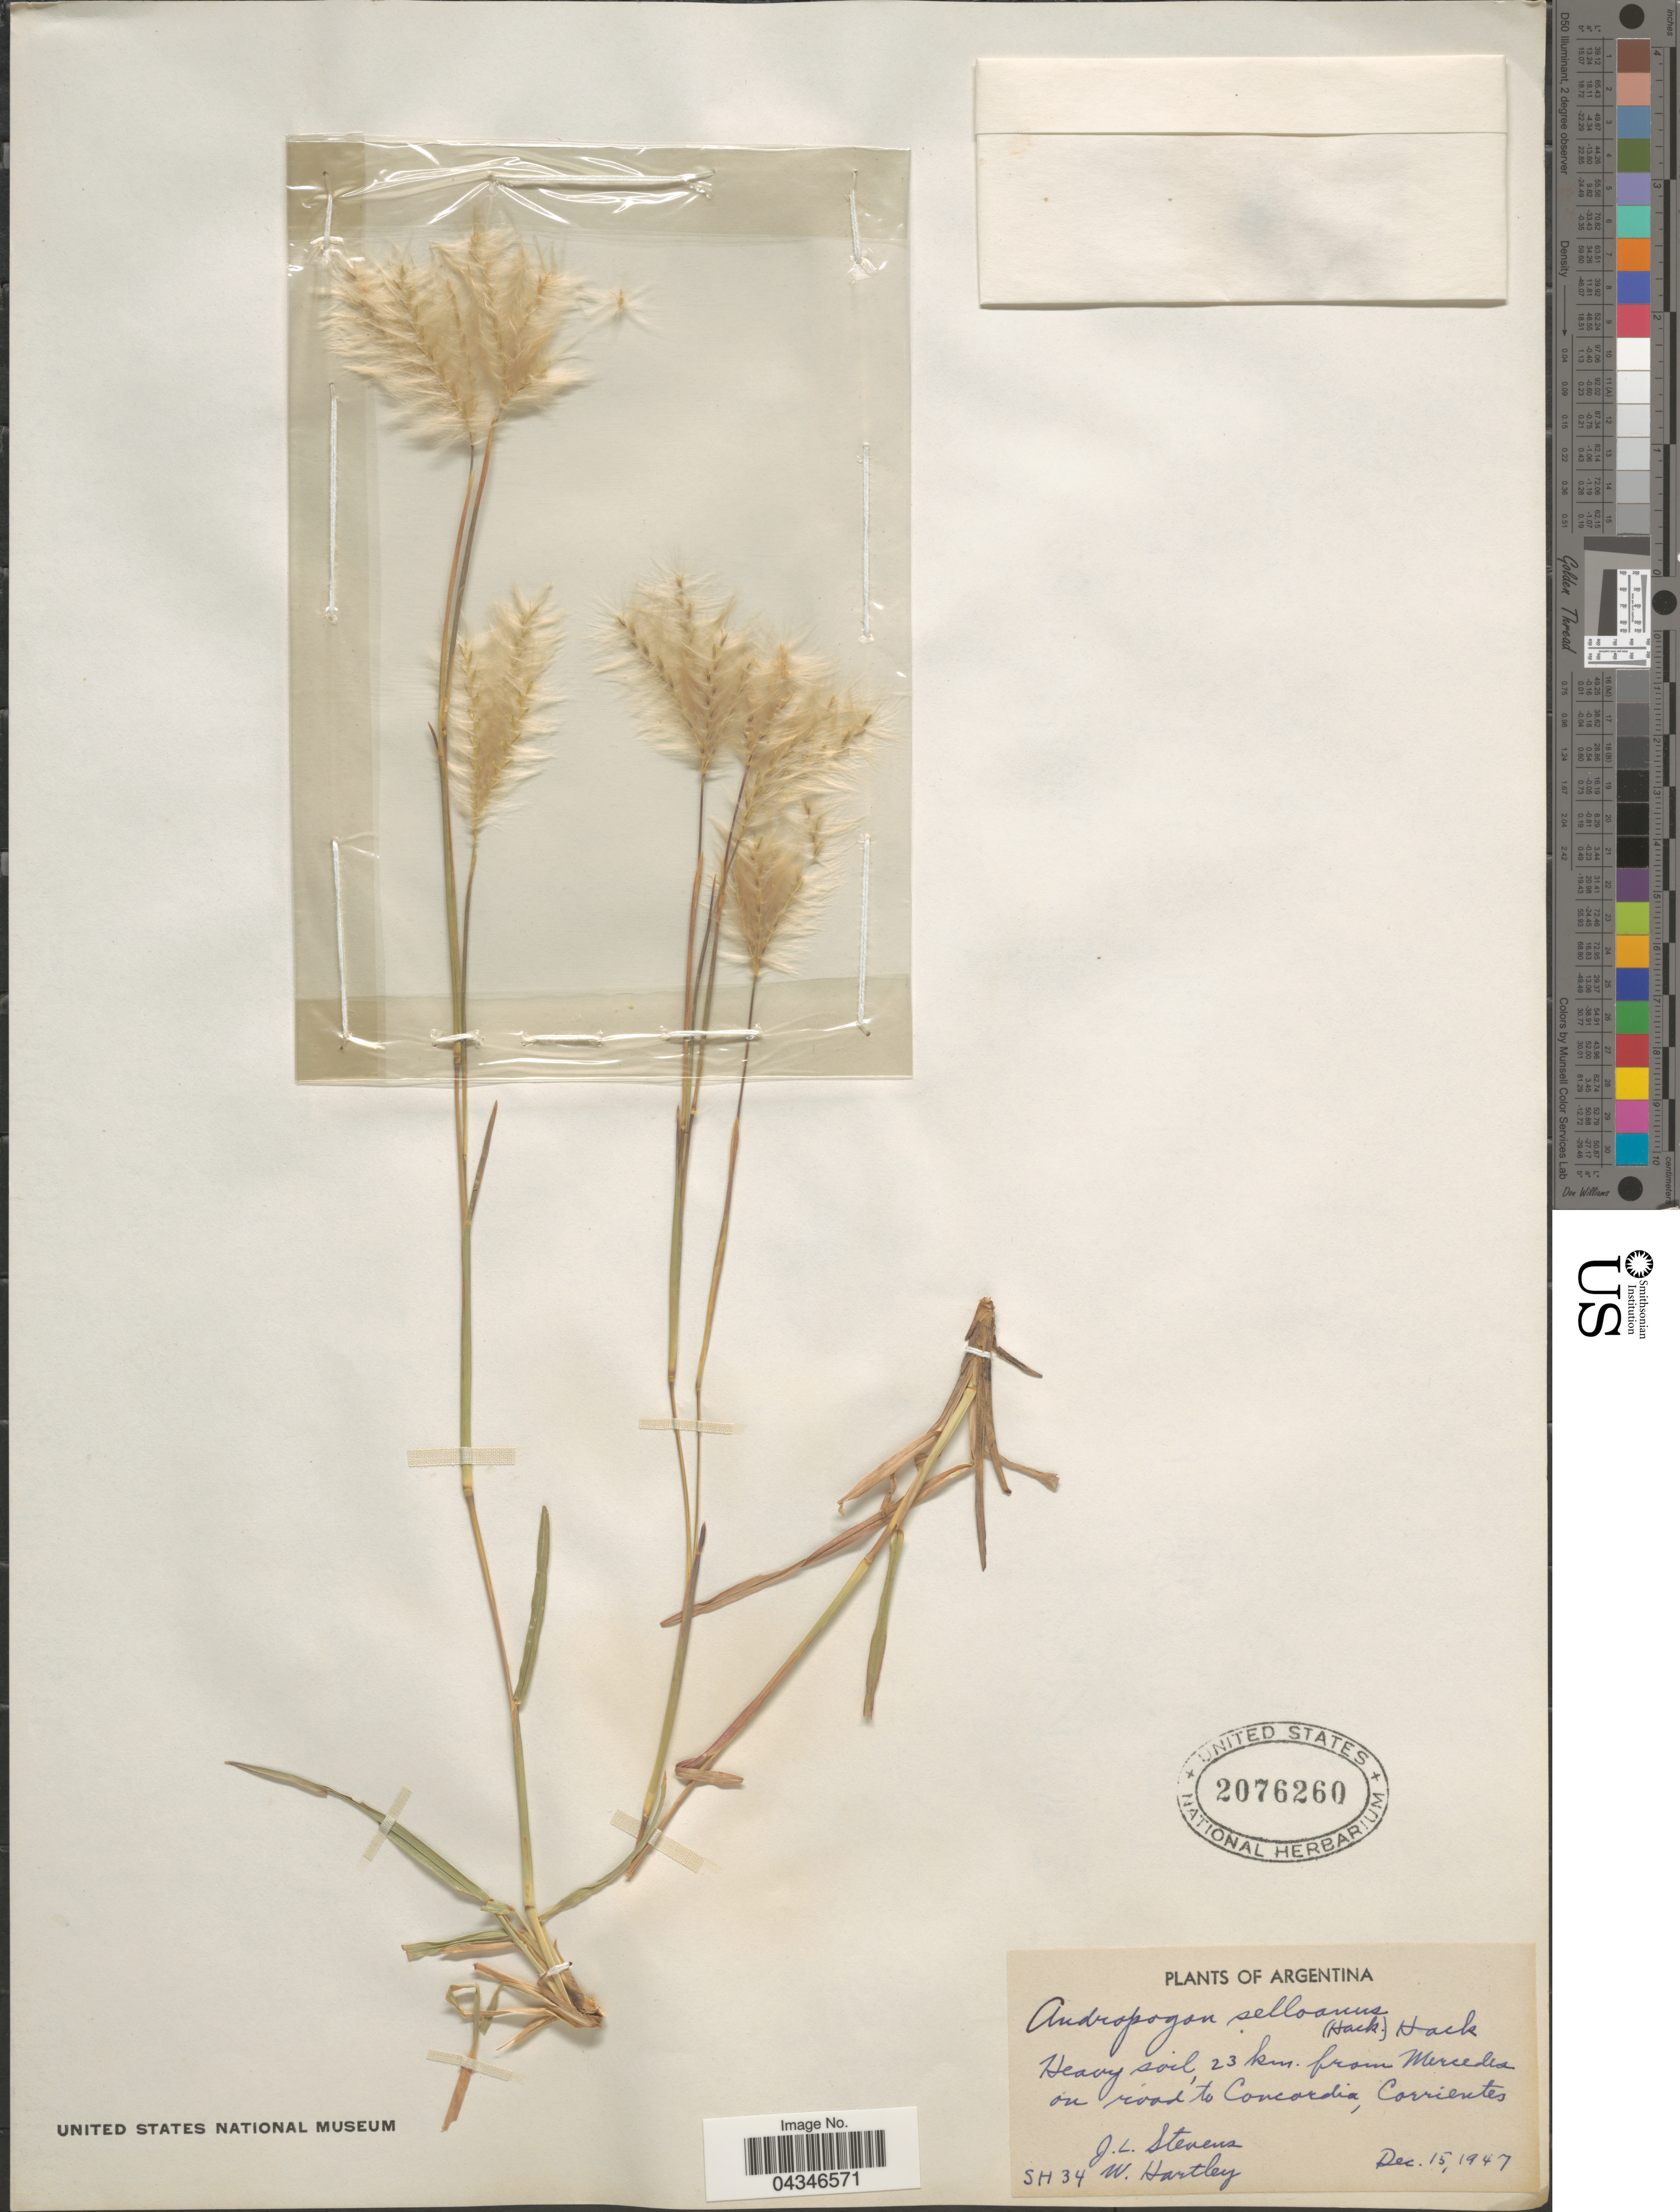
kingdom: Plantae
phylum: Tracheophyta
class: Liliopsida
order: Poales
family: Poaceae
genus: Andropogon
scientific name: Andropogon selloanus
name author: (Hack.) Hack.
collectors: J. Stevens & W. Hartley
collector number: SH 34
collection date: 1947-12-15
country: Argentina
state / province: Corrientes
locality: Heavy soil, 23 km. from Mercedes on road to Concordia.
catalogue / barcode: US 2076260